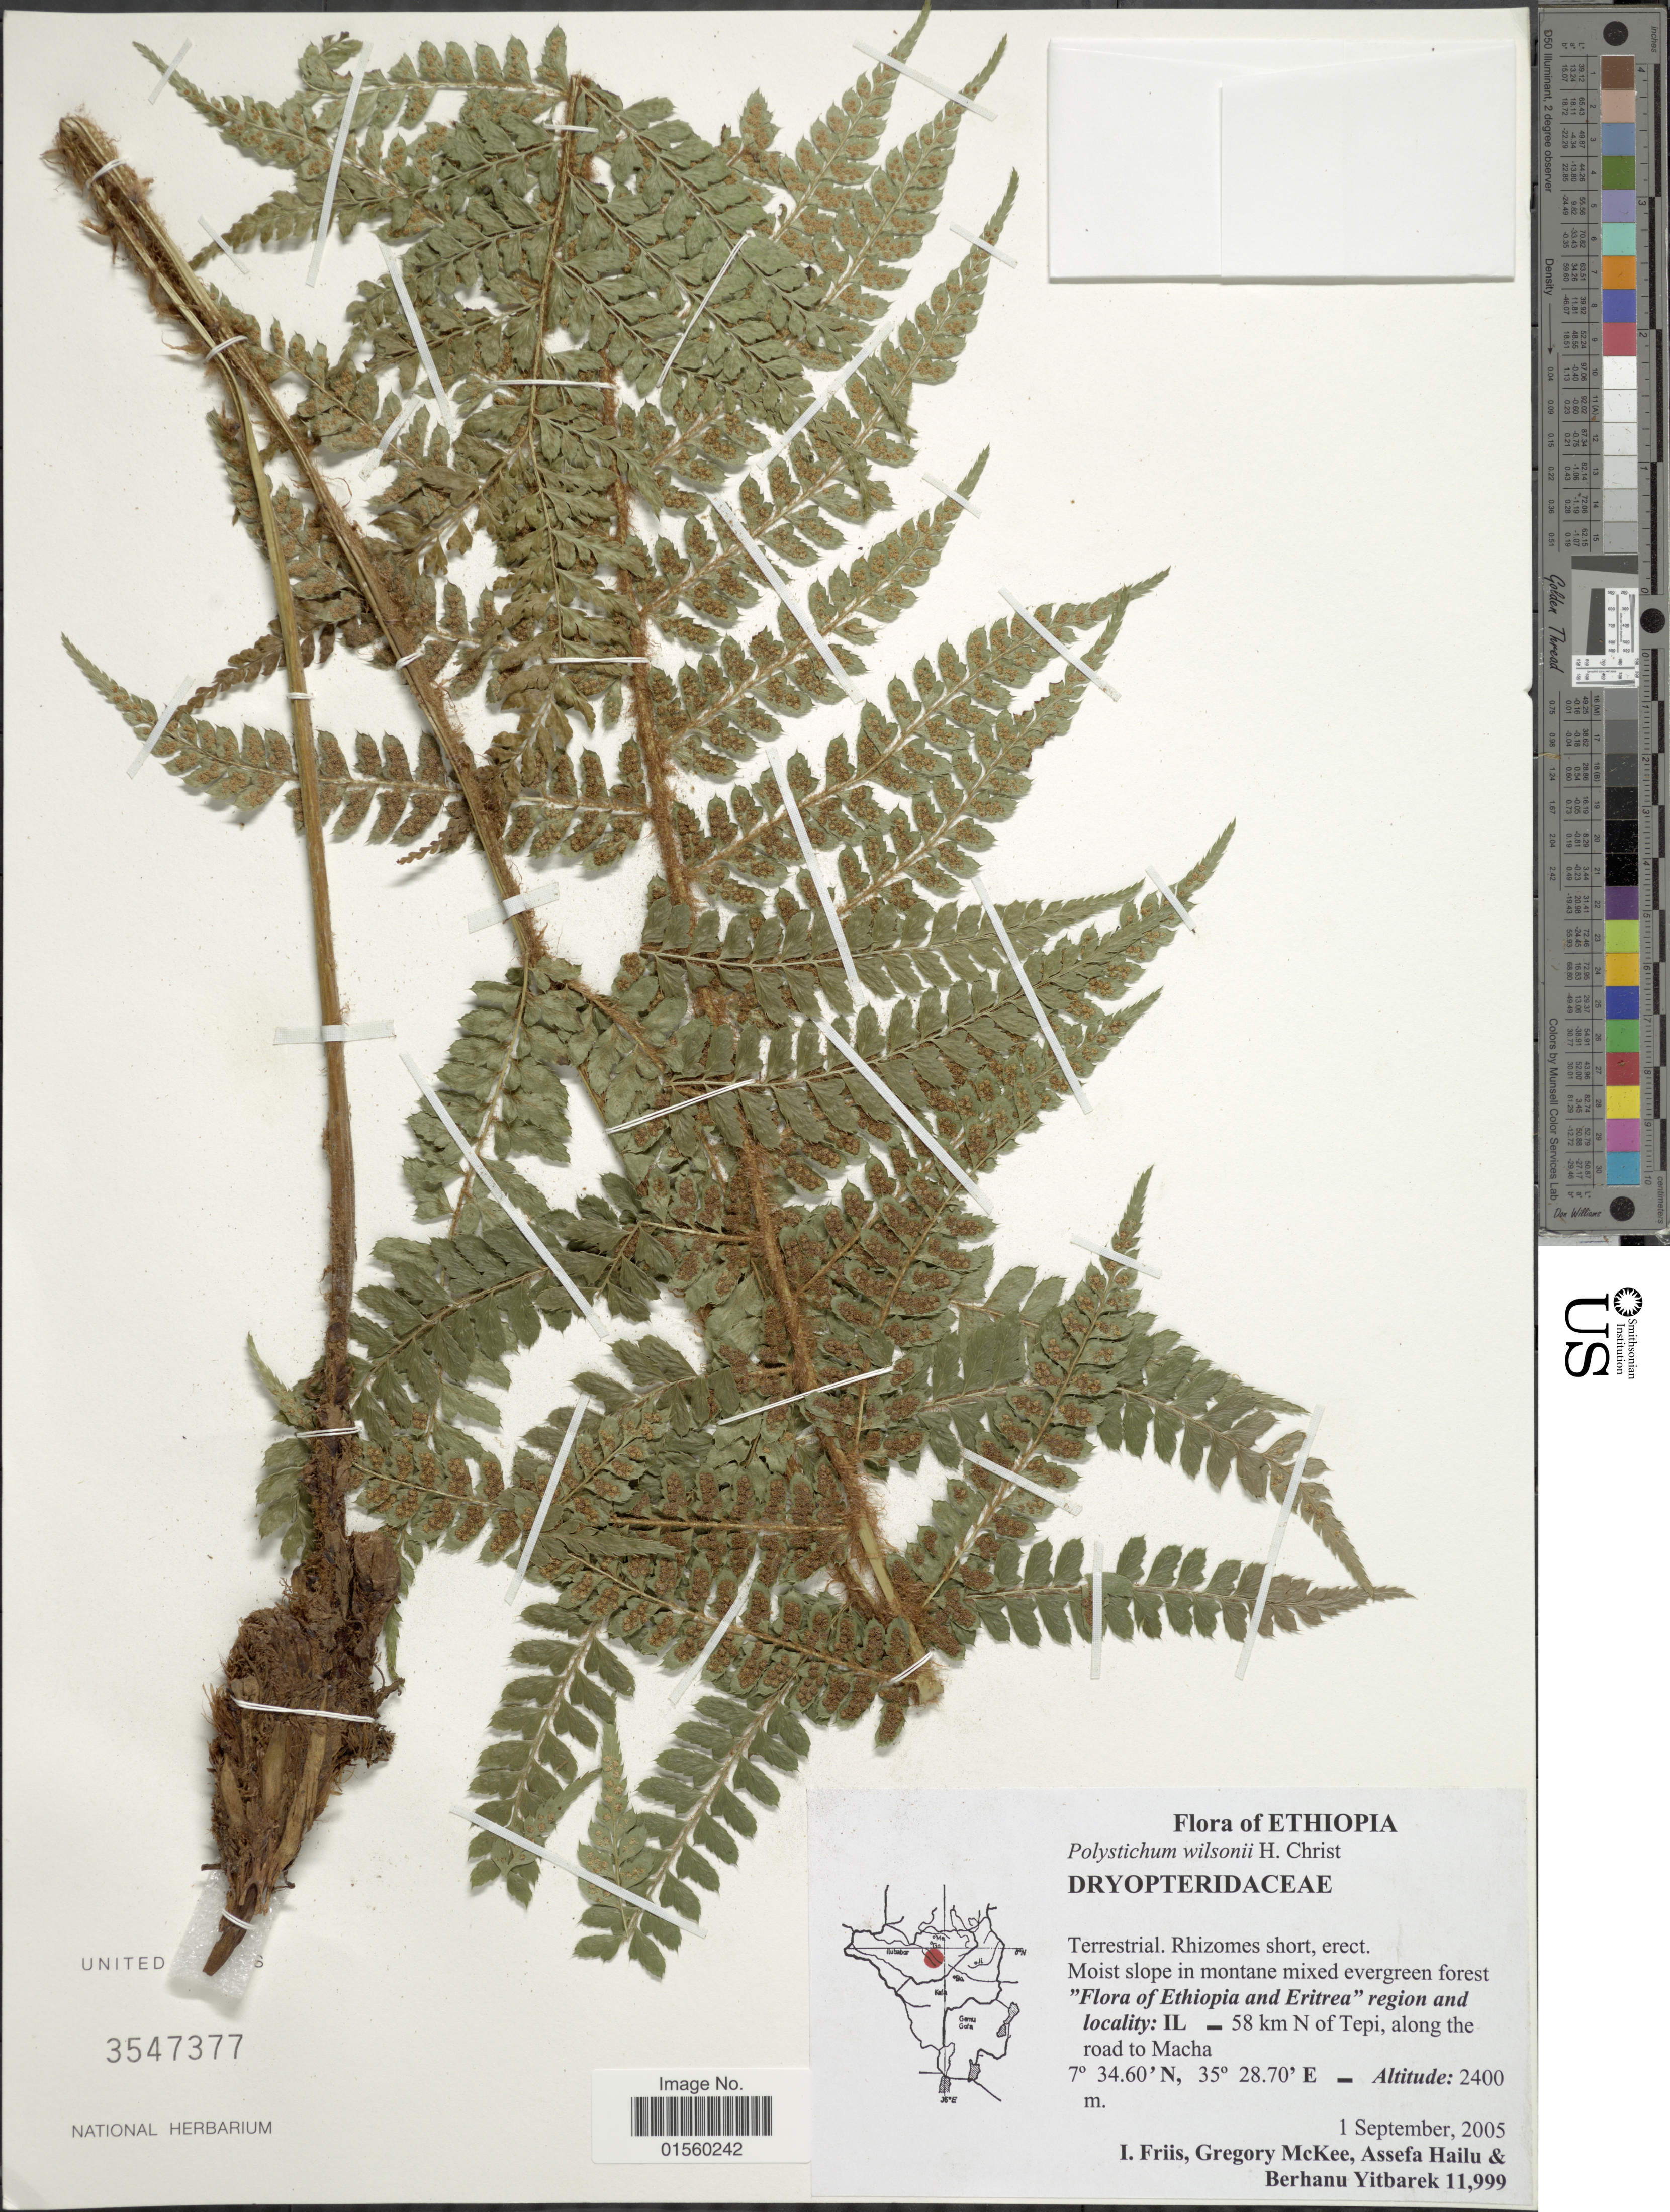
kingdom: Plantae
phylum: Tracheophyta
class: Polypodiopsida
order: Polypodiales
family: Dryopteridaceae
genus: Polystichum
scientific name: Polystichum wilsonii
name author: Christ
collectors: I. Friis, G. S. McKee, A. Hailu & B. Yitbarek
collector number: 11999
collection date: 2005-09-01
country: Ethiopia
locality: IL - 58 km N of Tepi, along the road to Macha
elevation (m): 2400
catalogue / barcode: US 3547377